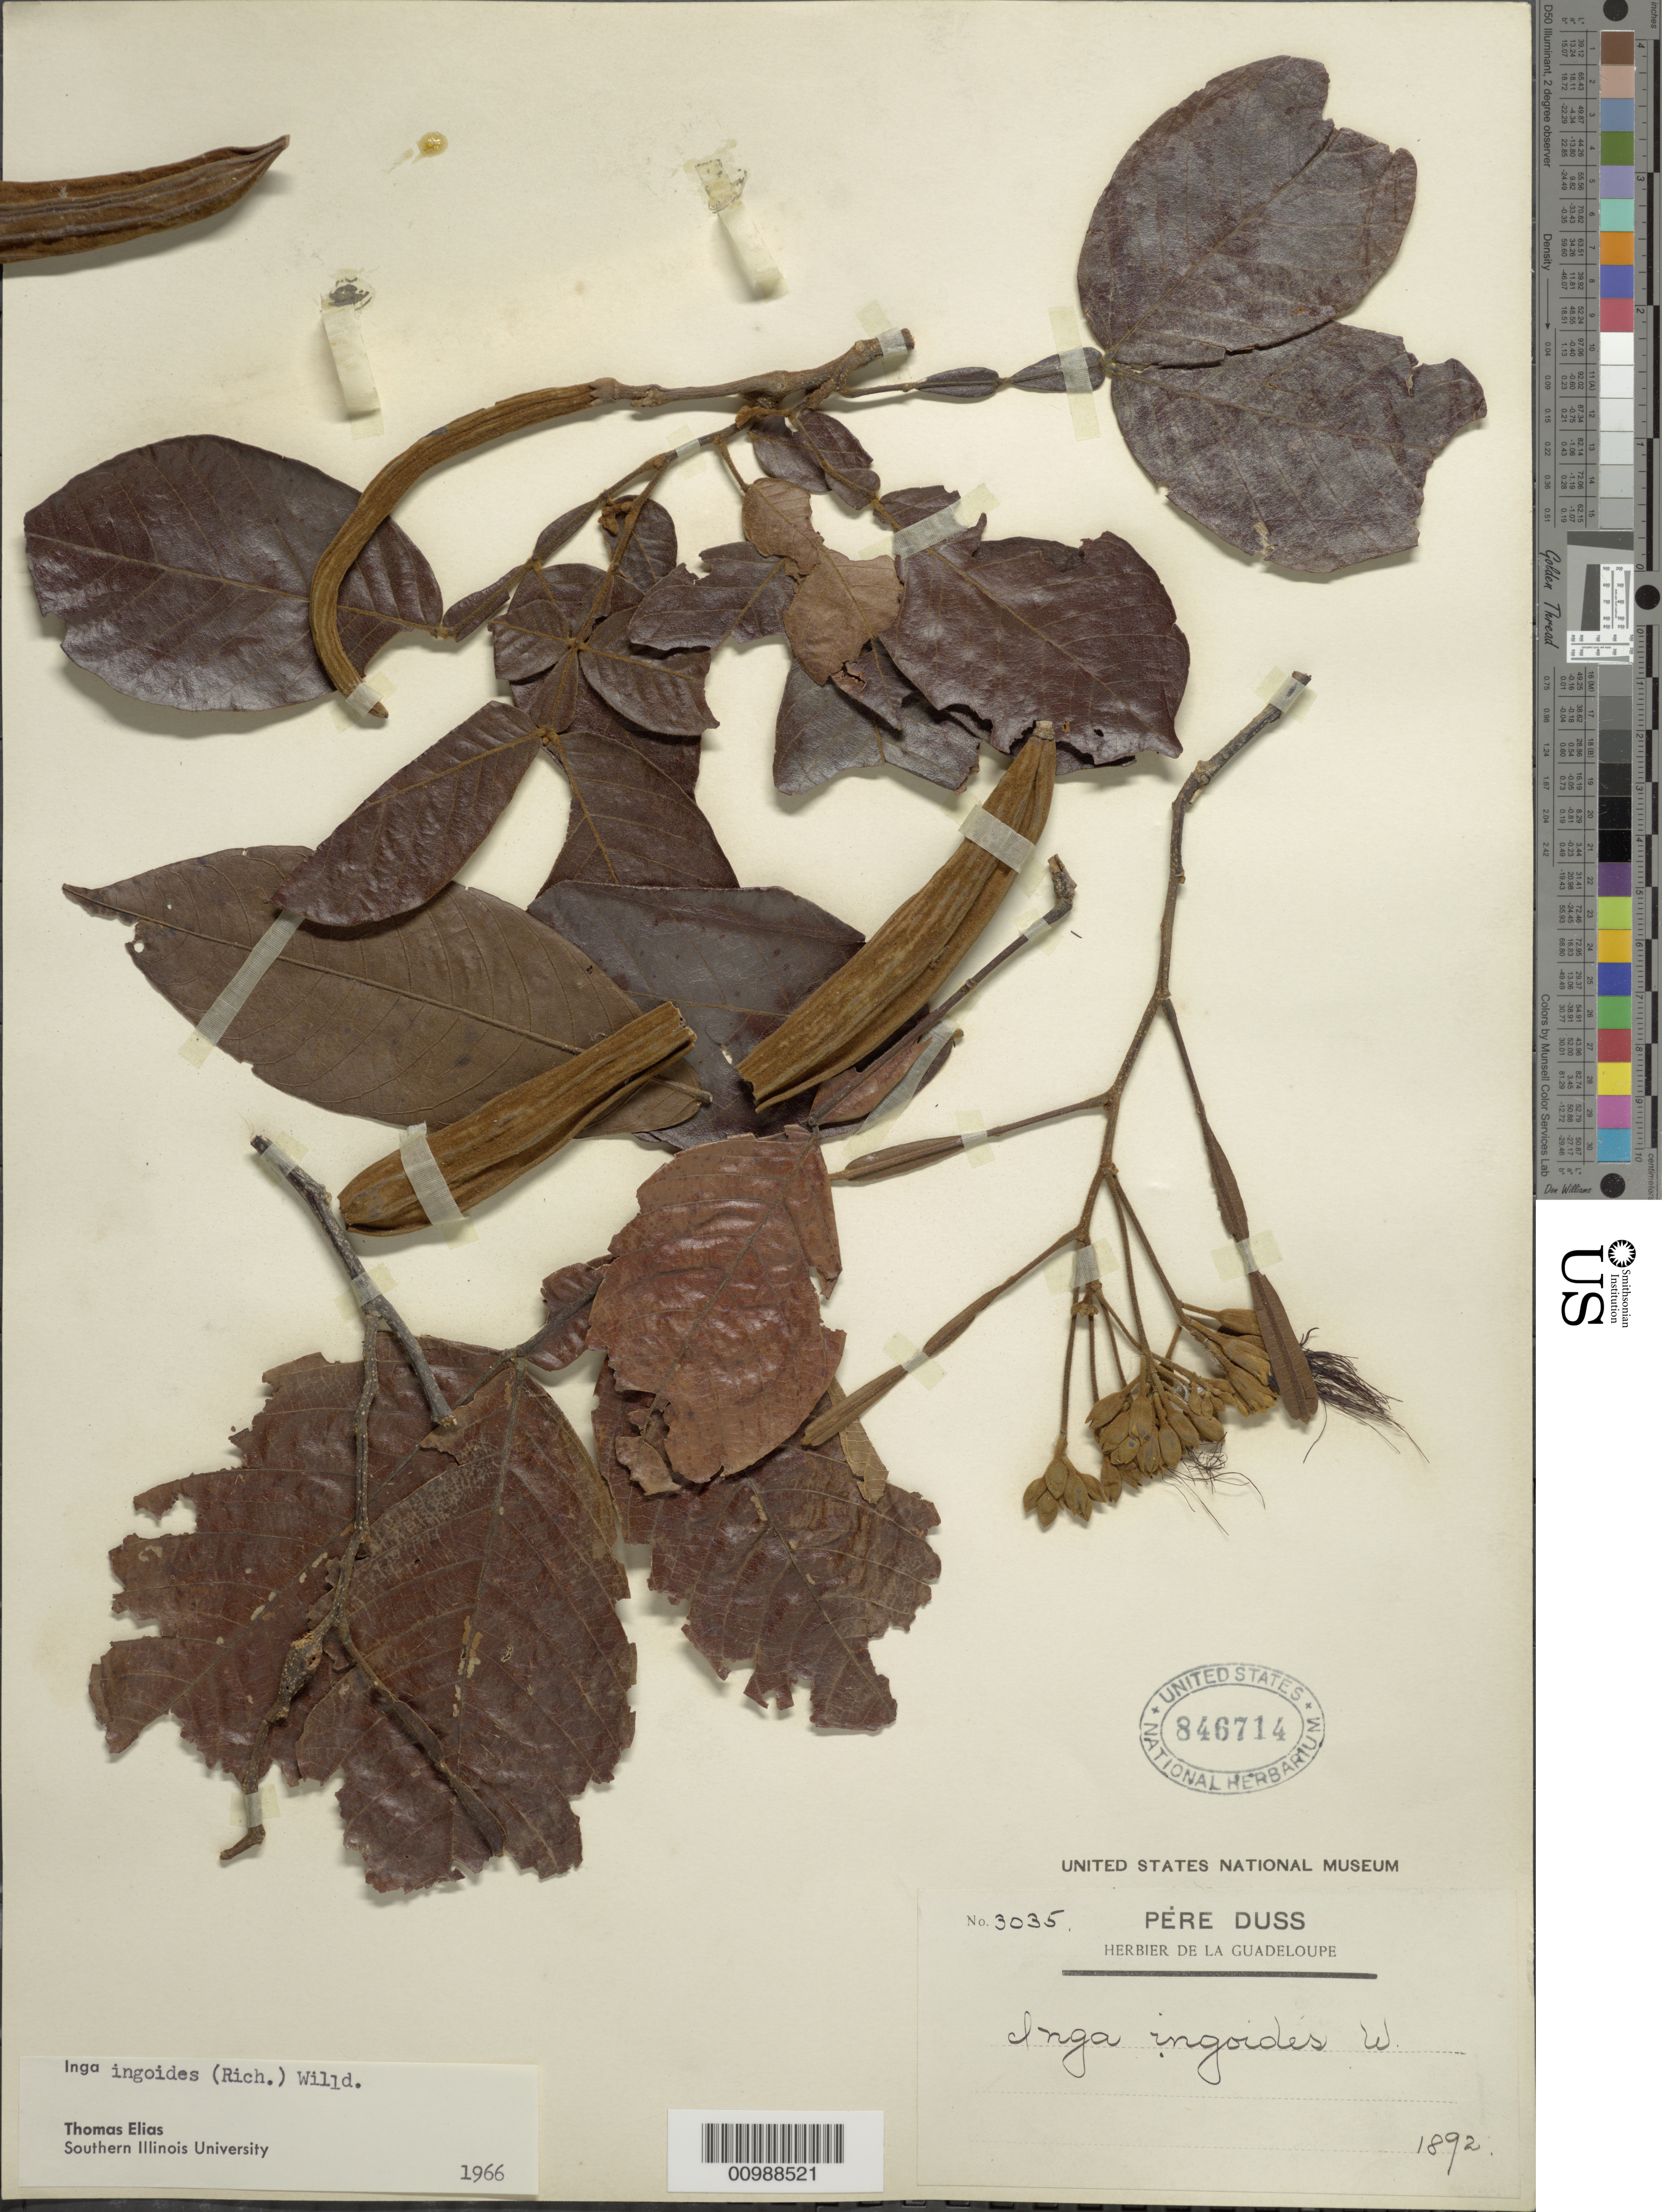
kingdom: Plantae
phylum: Tracheophyta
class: Magnoliopsida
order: Fabales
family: Fabaceae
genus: Inga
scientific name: Inga ingoides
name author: (Rich.) Willd.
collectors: Père Duss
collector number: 3035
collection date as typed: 01 Jan 1892 to 31 Dec 1892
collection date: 1892-01-01/1892-12-31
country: Guadeloupe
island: Basse Terre [Guadeloupe]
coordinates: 0 N, 0 E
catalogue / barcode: US 846714